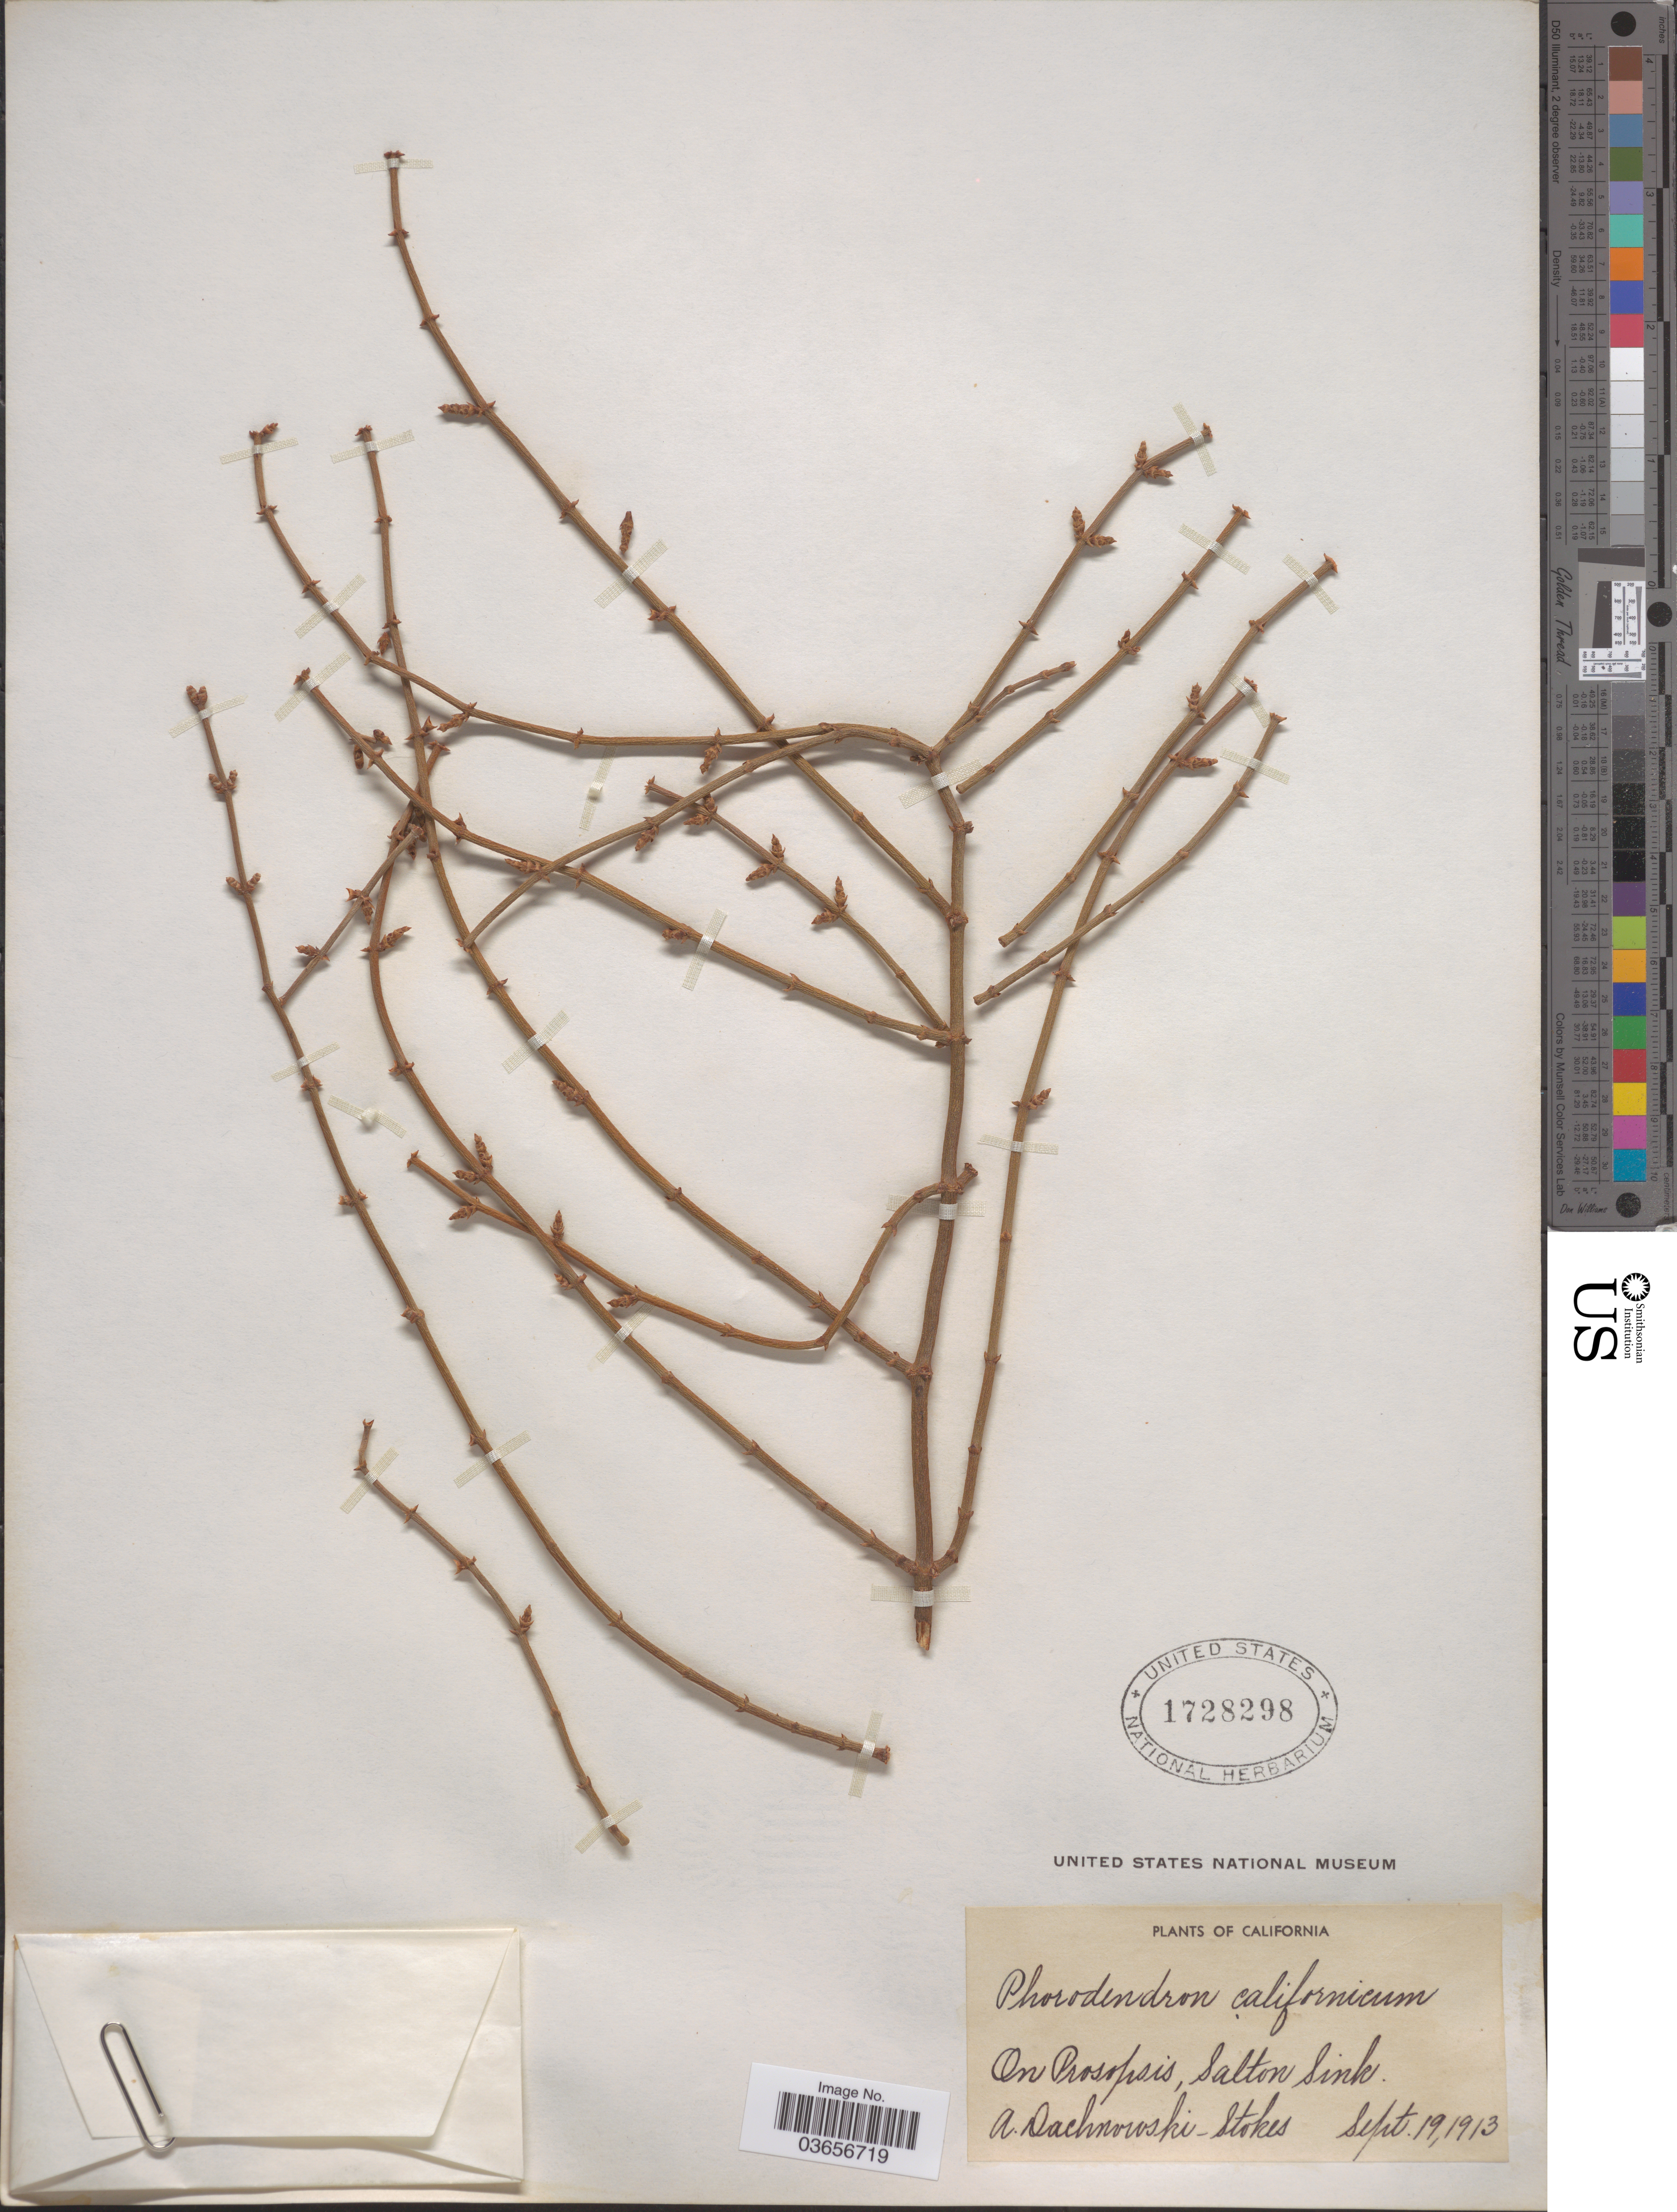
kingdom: Plantae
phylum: Tracheophyta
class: Magnoliopsida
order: Santalales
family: Viscaceae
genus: Phoradendron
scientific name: Phoradendron californicum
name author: Nutt.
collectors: A. P. Dachnowski-Stokes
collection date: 1913-09-19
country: United States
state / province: California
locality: On Prosopis, Salton Sink.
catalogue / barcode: US 1728298